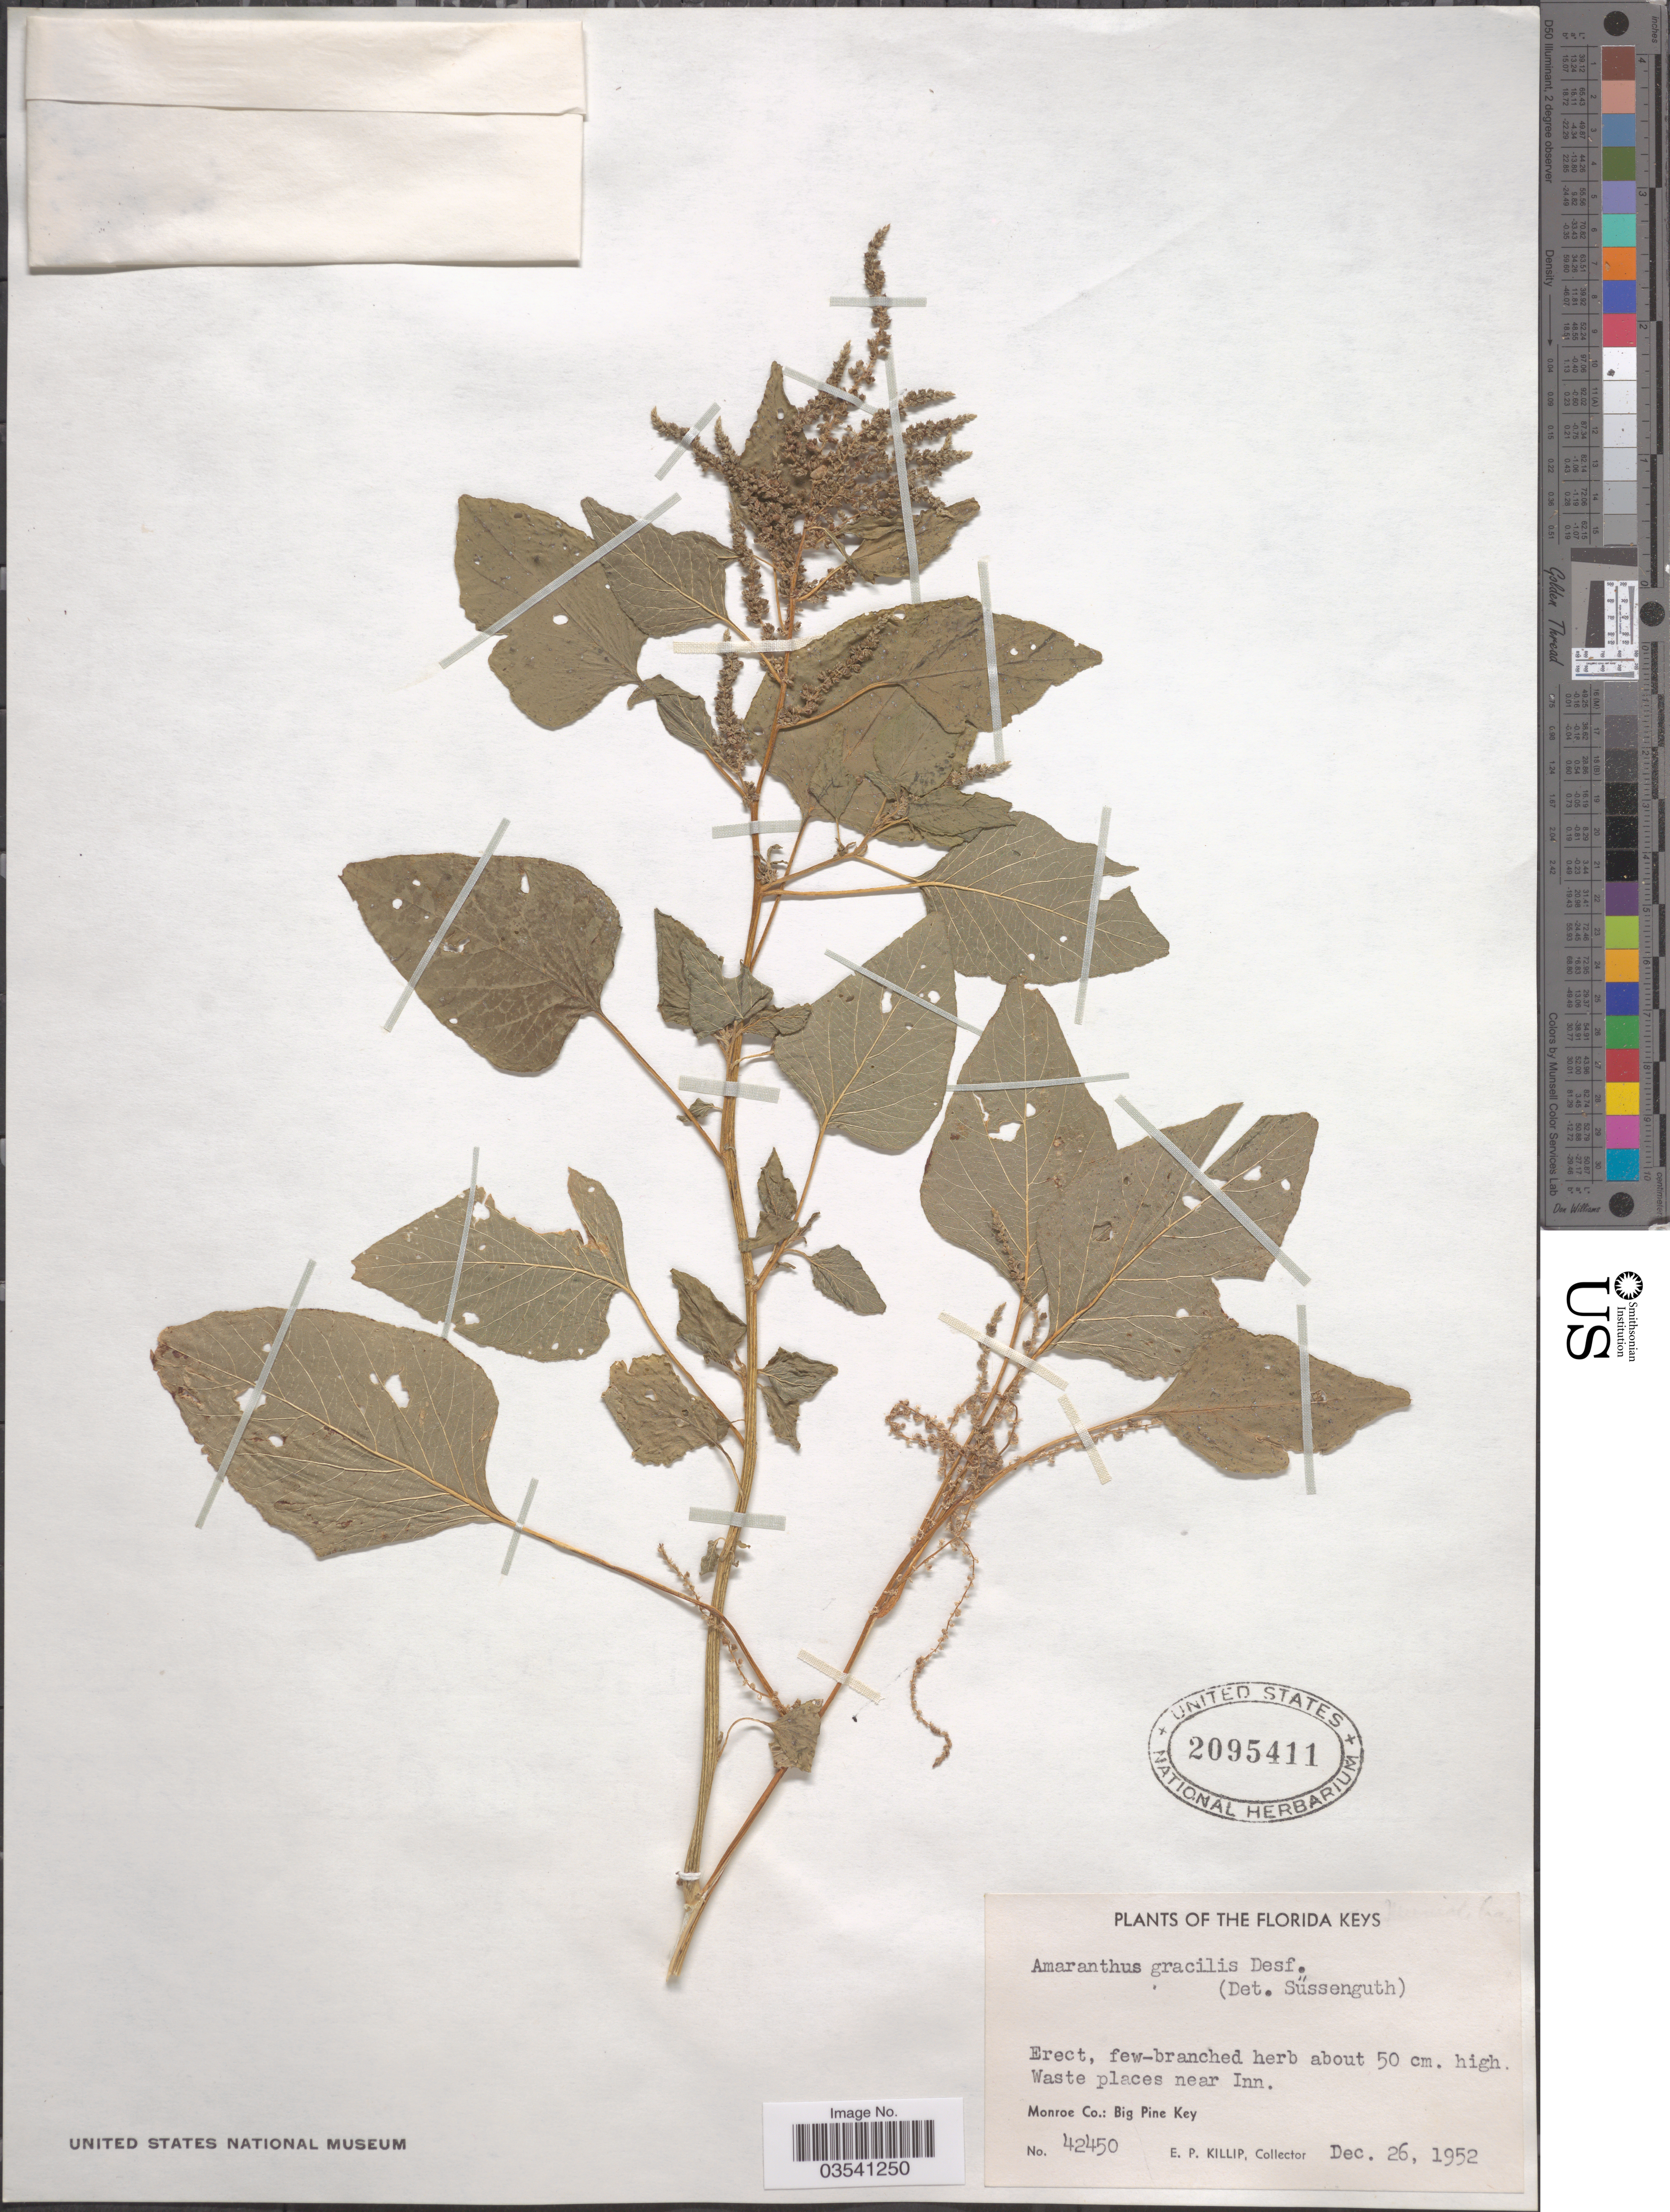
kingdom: Plantae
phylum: Tracheophyta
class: Magnoliopsida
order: Caryophyllales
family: Amaranthaceae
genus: Amaranthus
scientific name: Amaranthus viridis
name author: L.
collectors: E. P. Killip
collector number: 42450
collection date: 1952-12-26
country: United States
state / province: Florida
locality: Florida Keys. Waste places near Inn. Monroe Co.: Big Pine Key.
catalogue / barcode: US 2095411